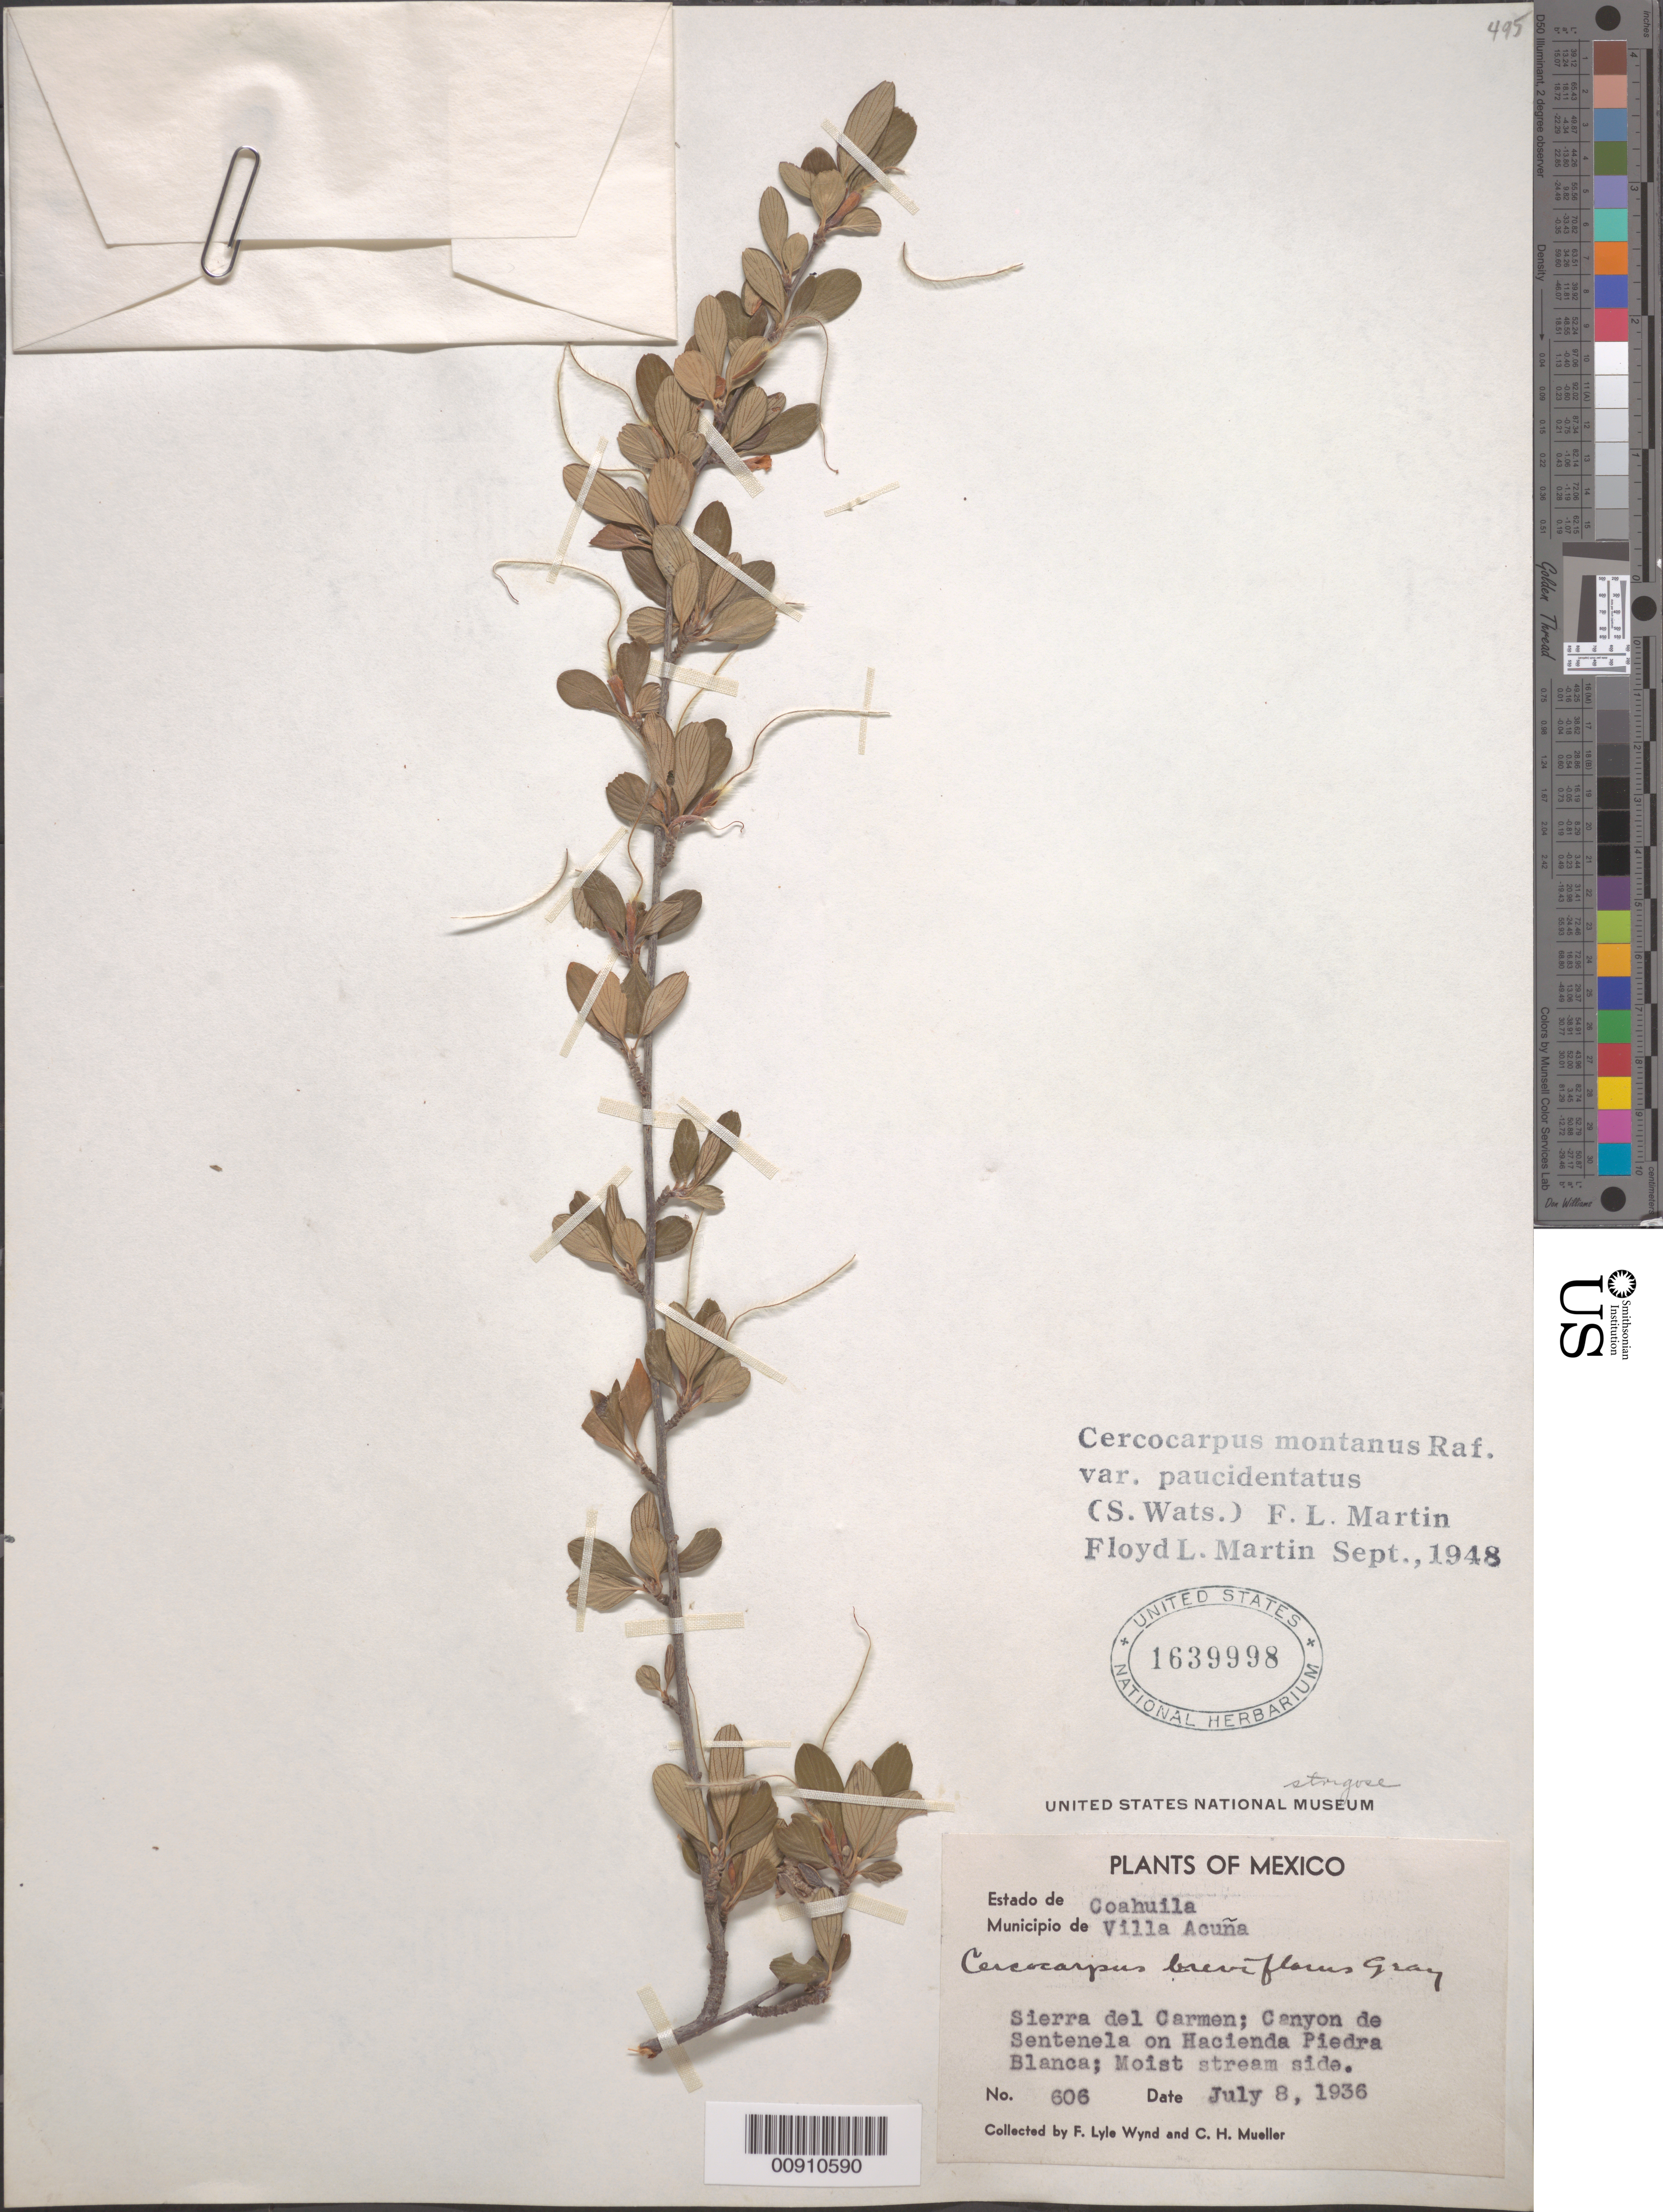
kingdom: Plantae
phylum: Tracheophyta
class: Magnoliopsida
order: Rosales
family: Rosaceae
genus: Cercocarpus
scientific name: Cercocarpus montanus var. paucidentatus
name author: (S. Watson) F.L. Martin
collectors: F. L. Wynd & C. H. Mueller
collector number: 606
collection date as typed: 08 Jul 1936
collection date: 1936-07-08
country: Mexico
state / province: Coahuila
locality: Sierra del Carmen; Canyon de Sentenela on Hacienda Piedra Blanca, Municipio de Villa Acuña, Estado de Coahuila.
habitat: Moist stream side.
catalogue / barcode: US 1639998